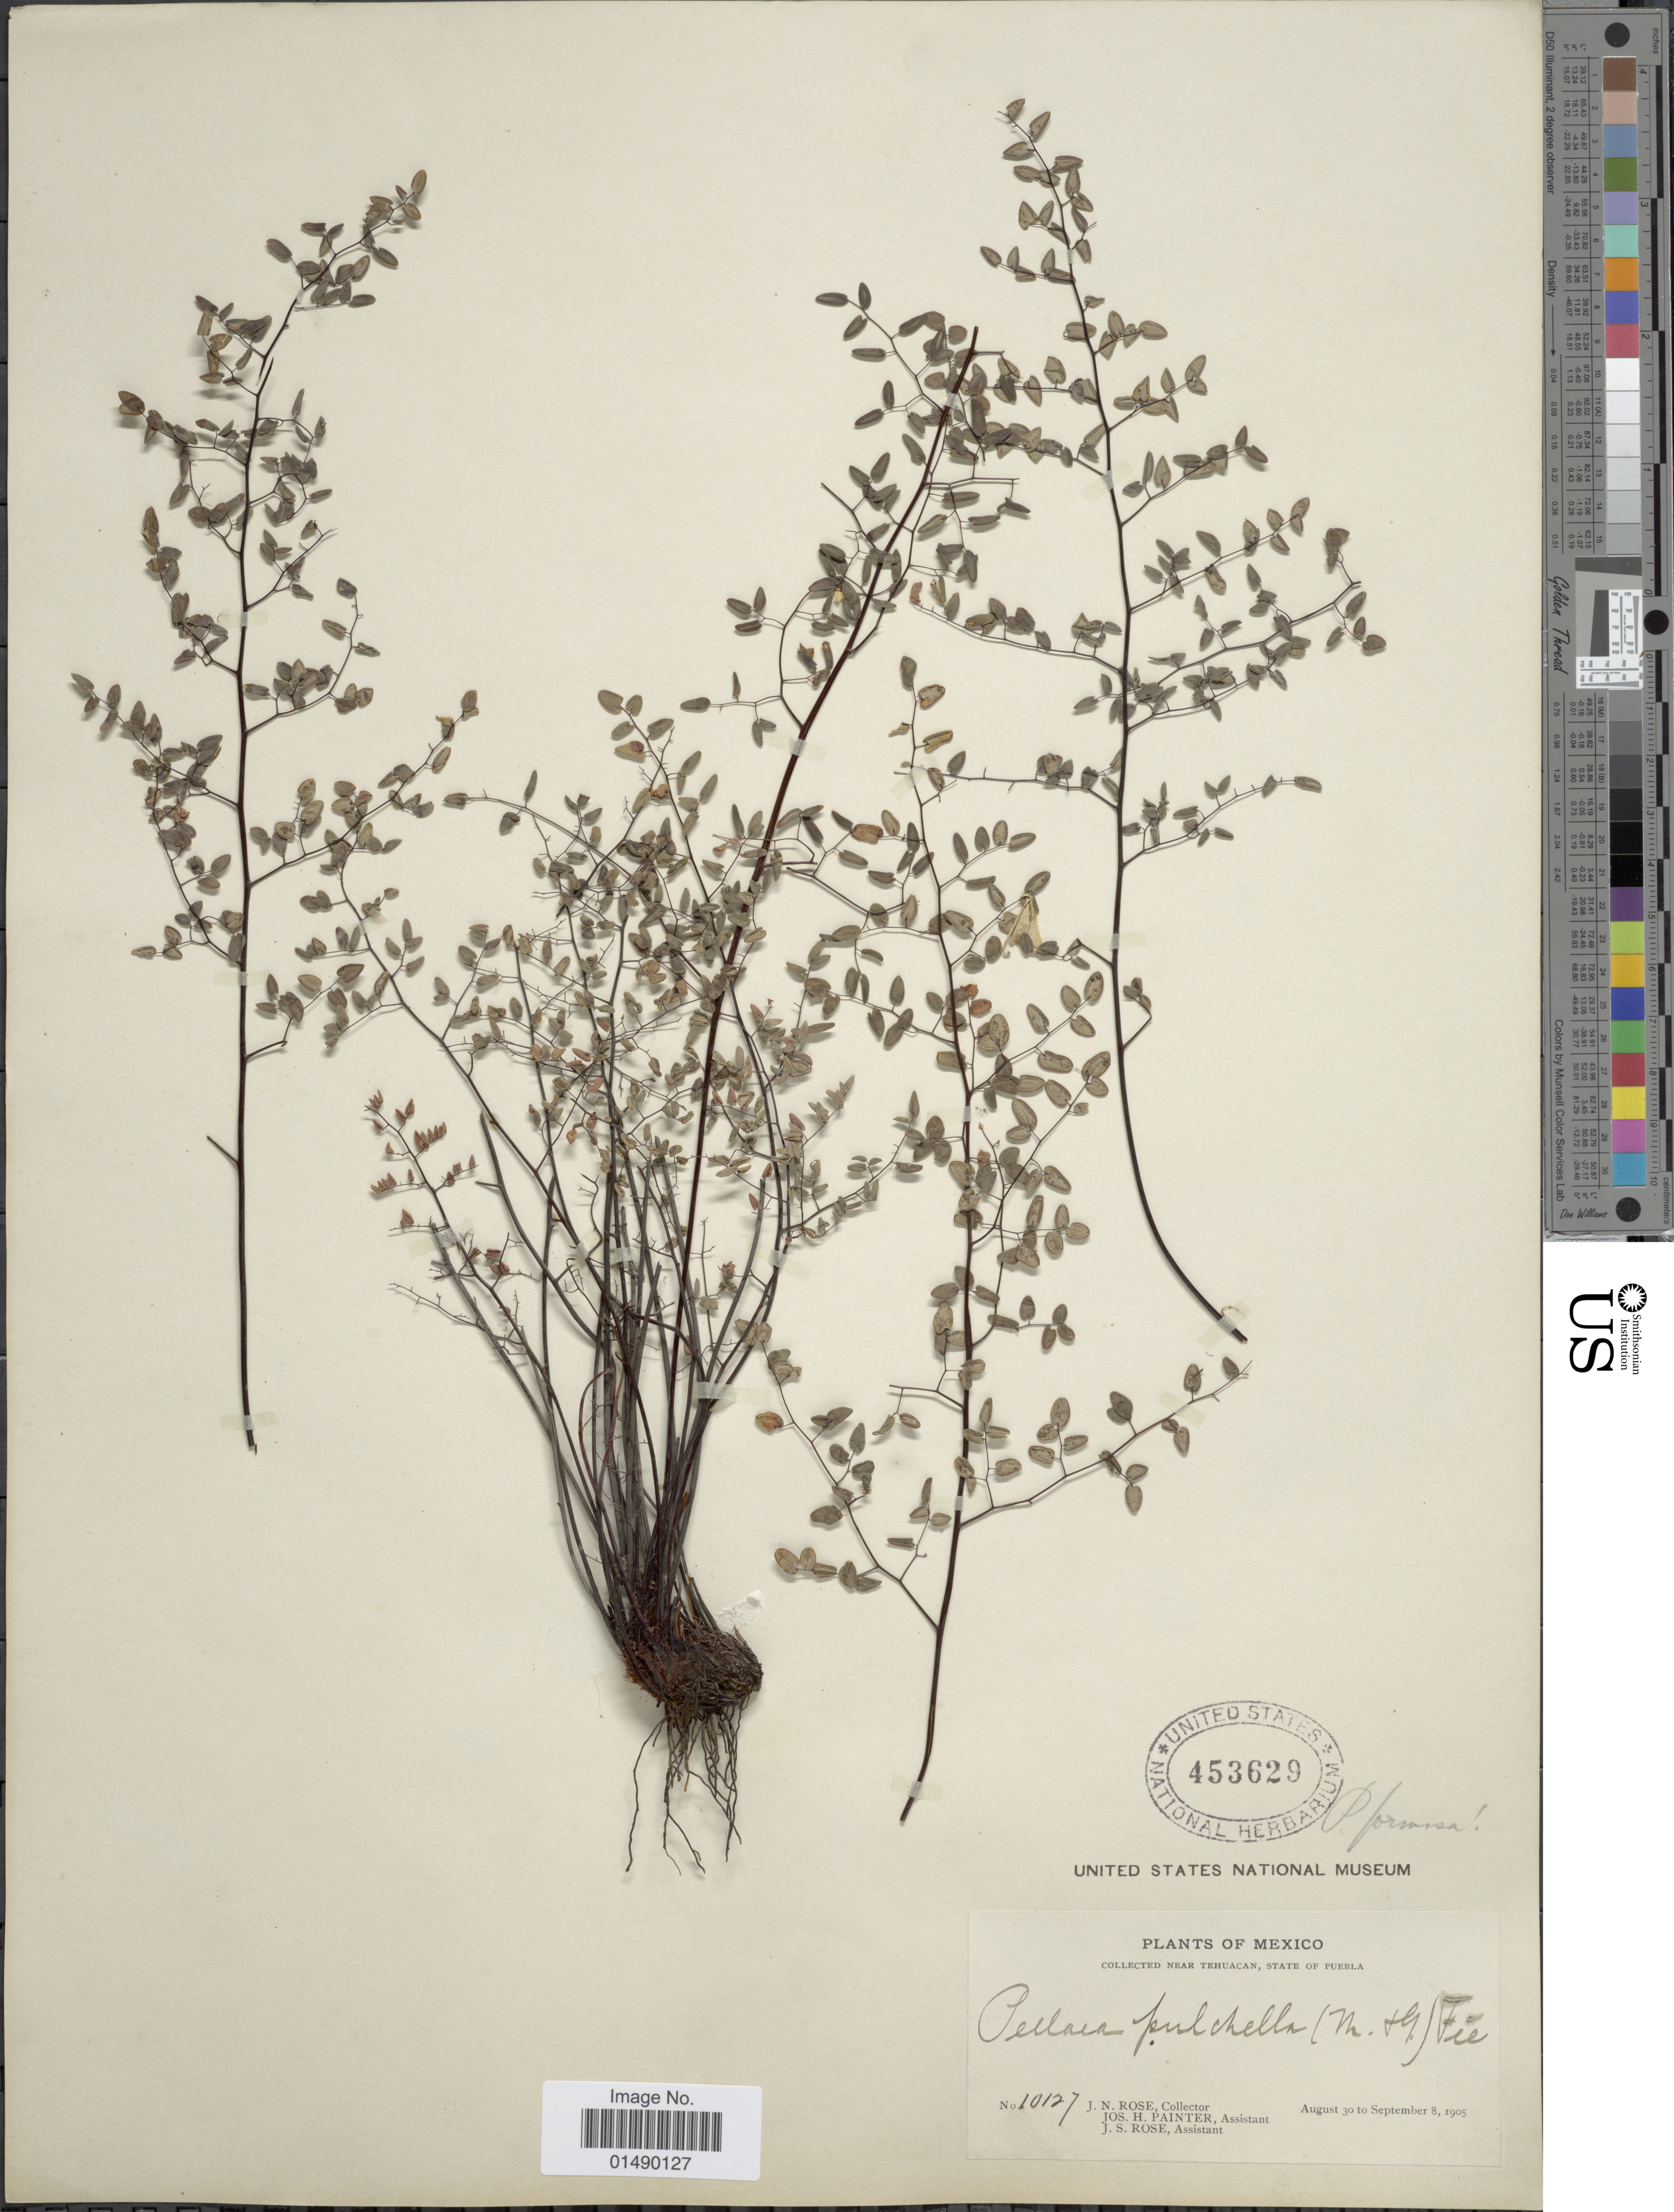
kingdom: Plantae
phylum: Tracheophyta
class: Polypodiopsida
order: Polypodiales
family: Pteridaceae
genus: Argyrochosma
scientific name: Argyrochosma formosa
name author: (Liebm.) Windham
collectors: J. N. Rose, J. H. Painter & J. S. Rose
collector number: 10127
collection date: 1905-08-30/1905-09-08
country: Mexico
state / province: Puebla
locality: Mexico, near Tehuacan.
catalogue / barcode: US 453629